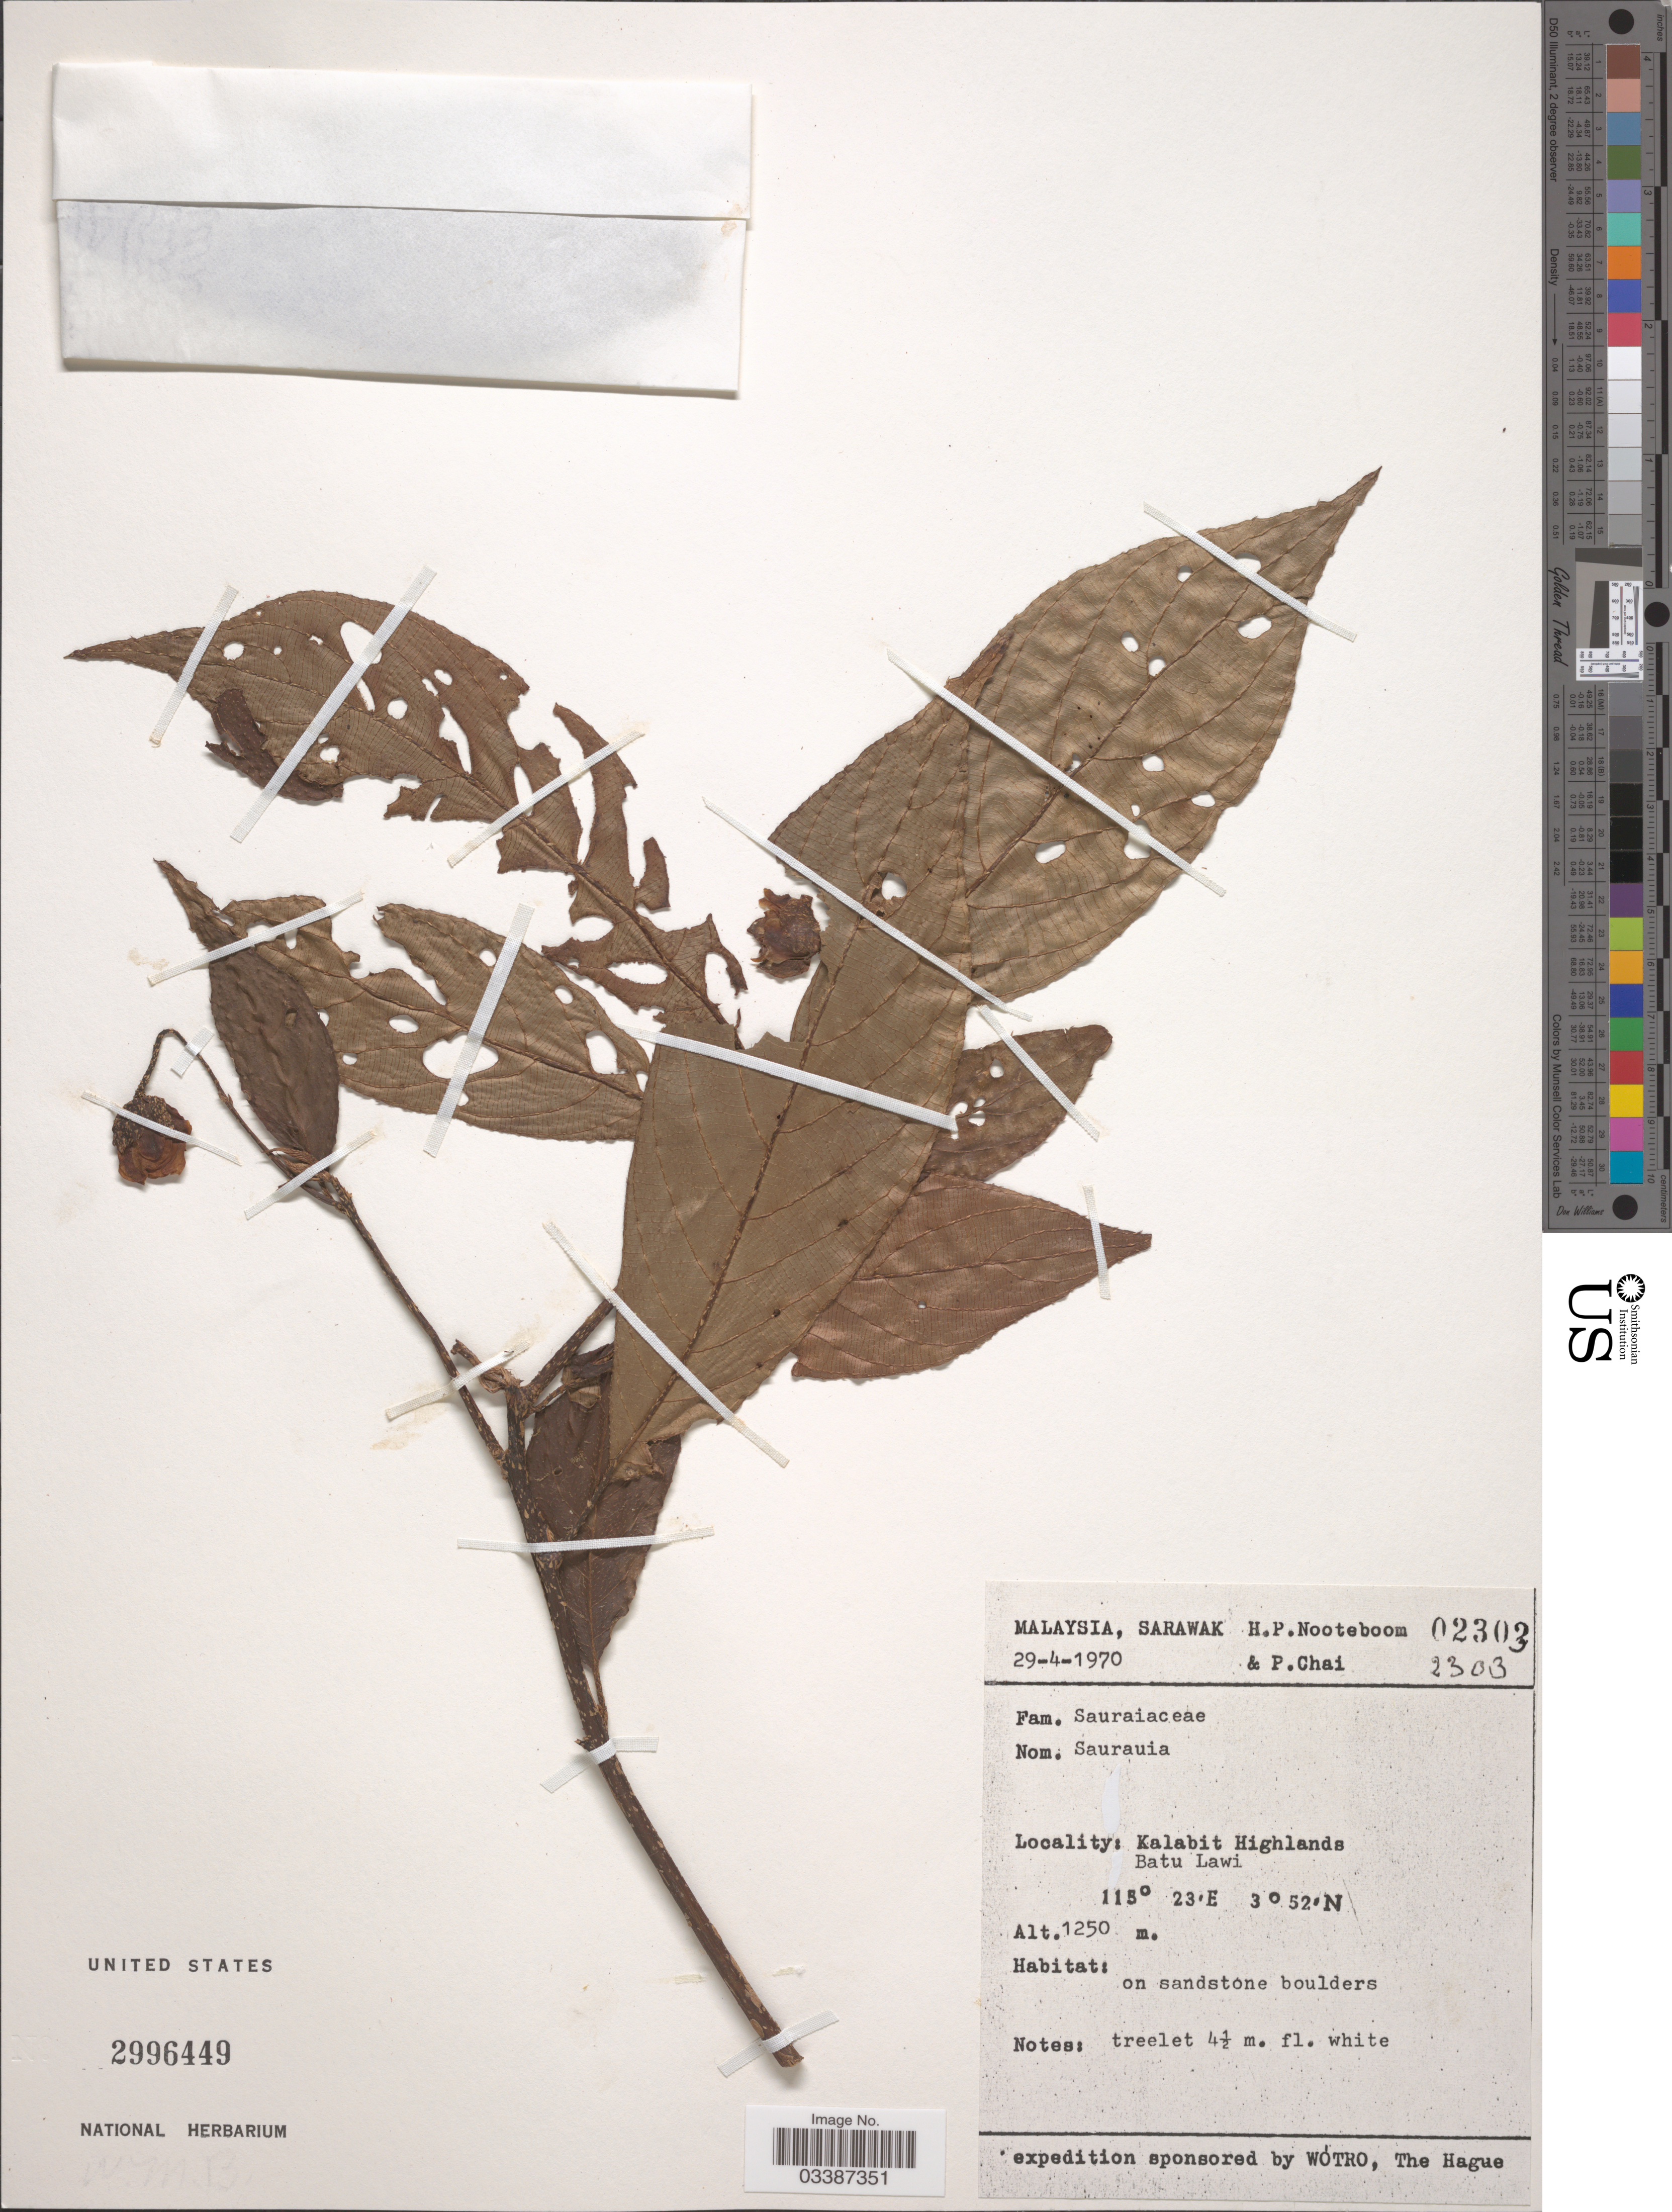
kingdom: Plantae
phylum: Tracheophyta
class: Magnoliopsida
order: Ericales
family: Actinidiaceae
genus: Saurauia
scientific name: Saurauia sp.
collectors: H. P. Nooteboom & P. Chai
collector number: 2303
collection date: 1970-04-29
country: Malaysia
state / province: Sarawak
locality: Kalabit Highlands. Batu Lawi.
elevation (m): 1250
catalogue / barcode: US 2996449